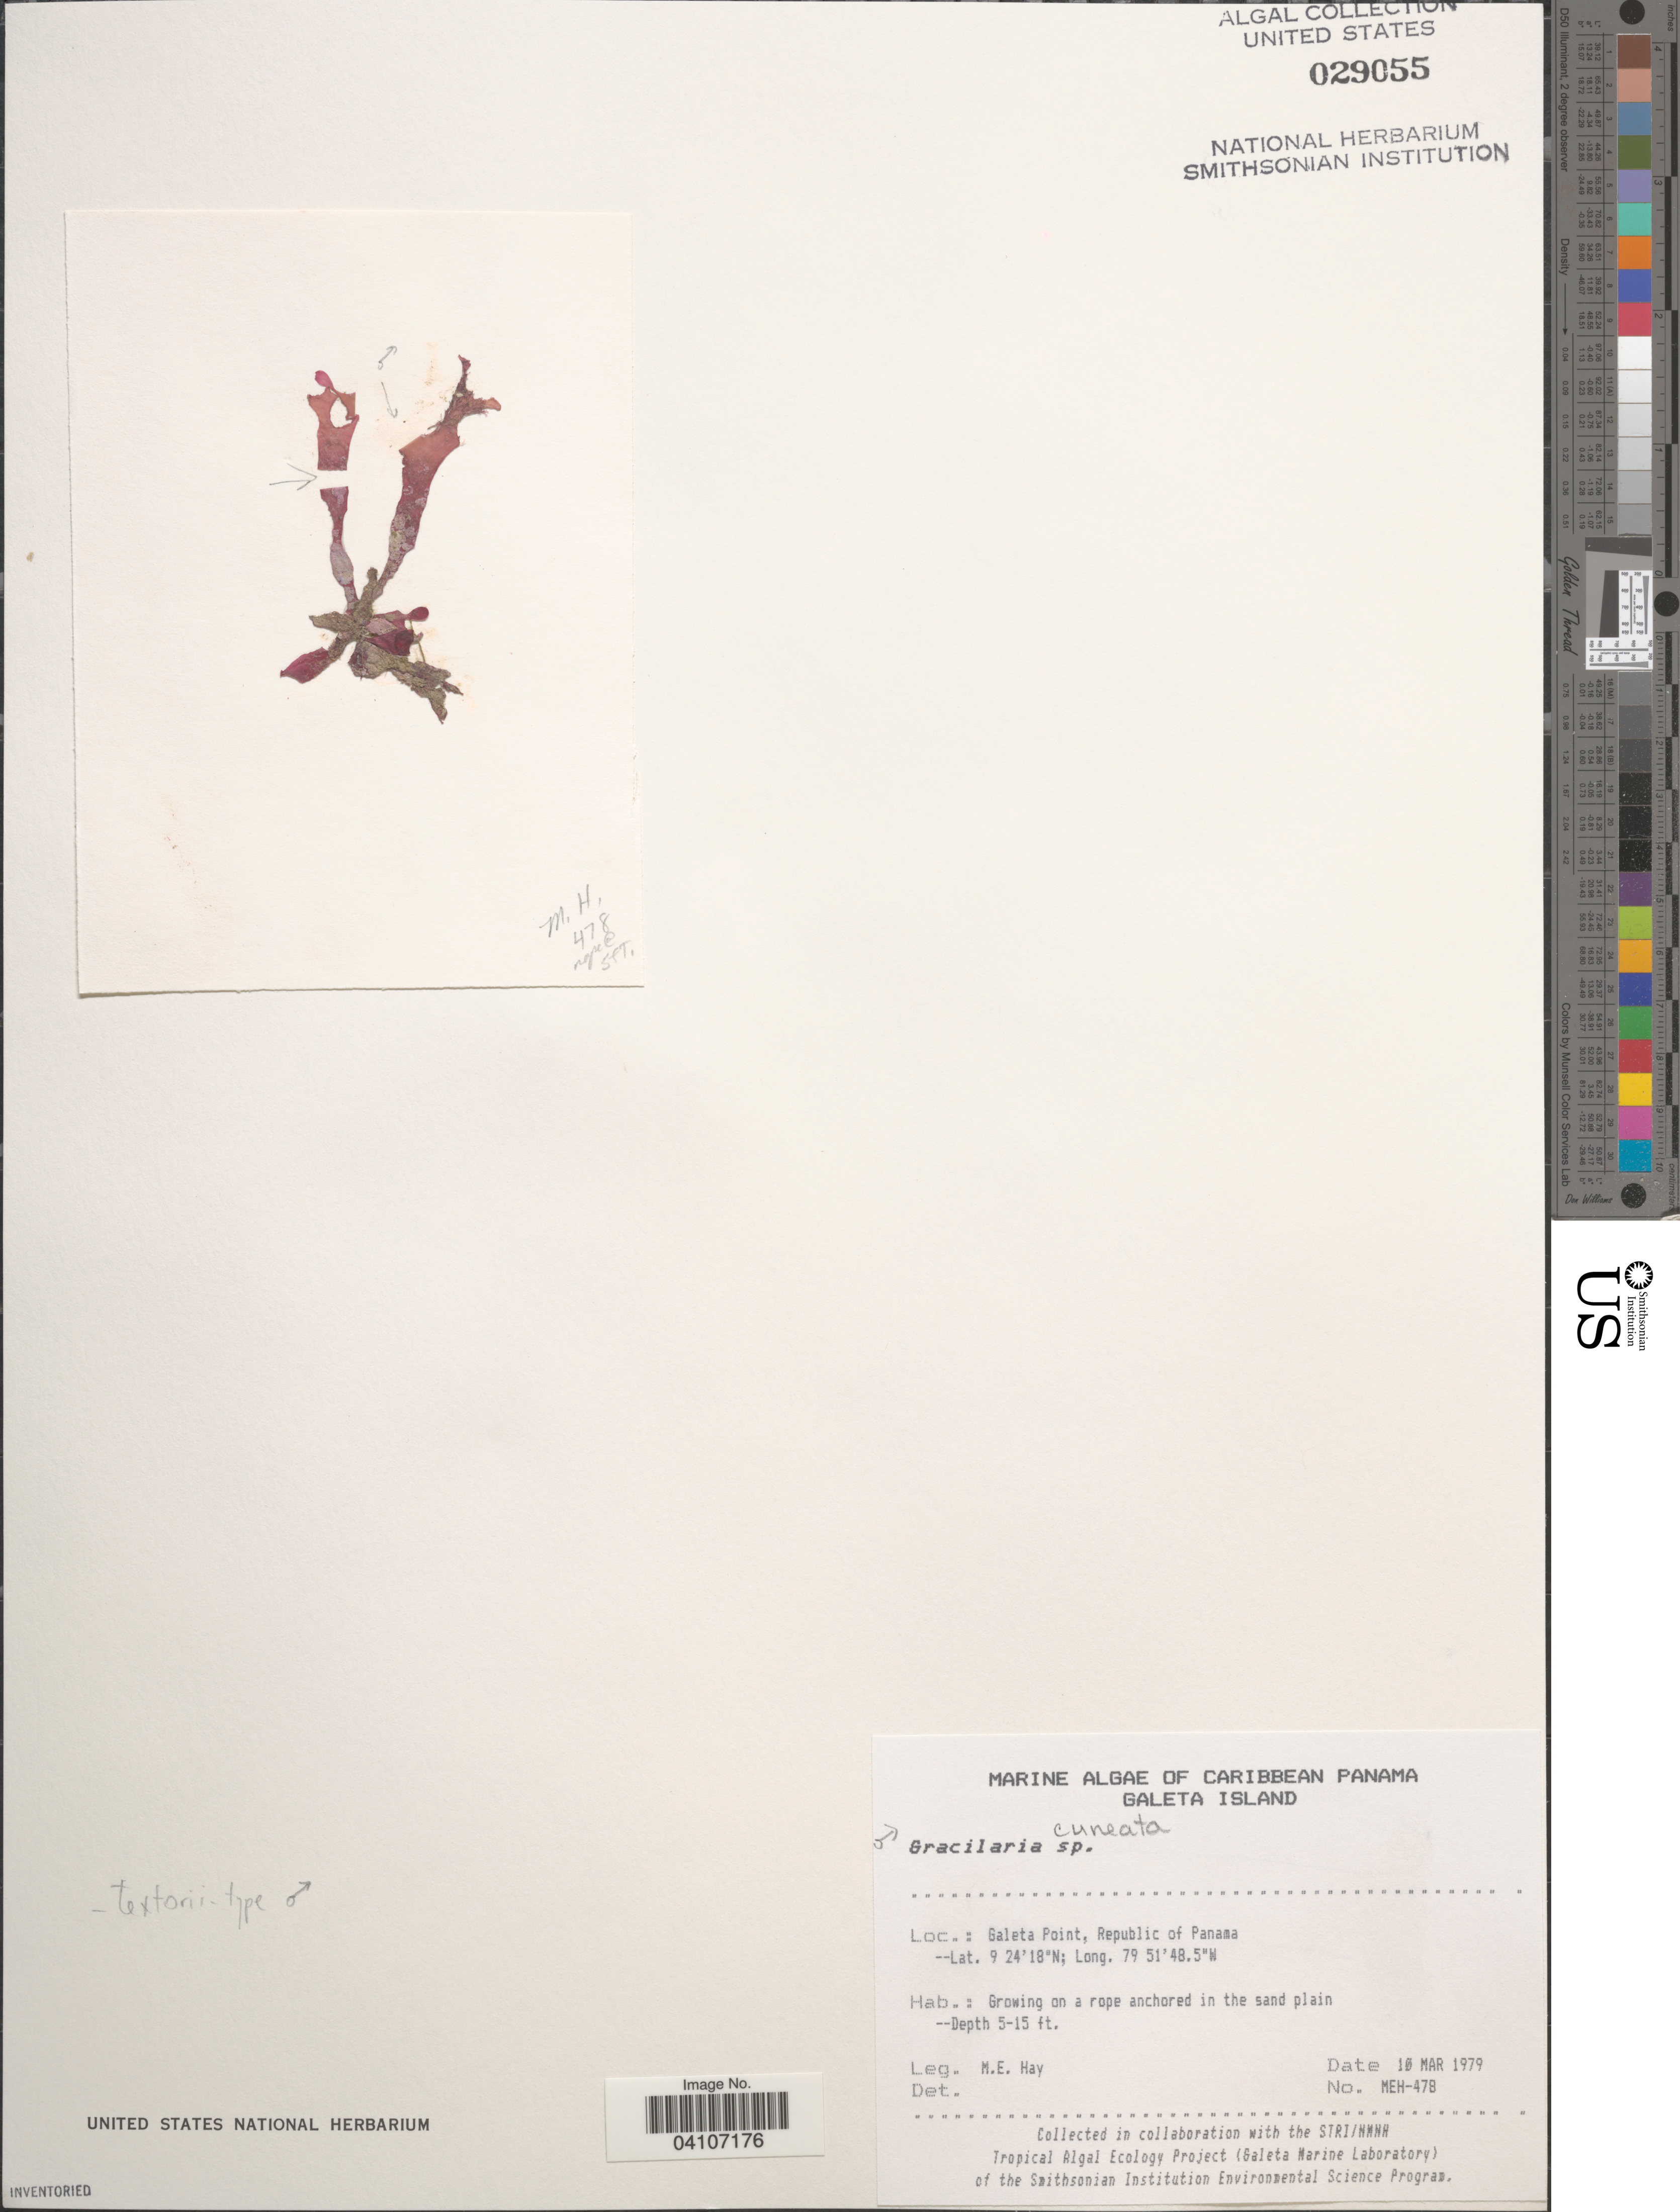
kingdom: Plantae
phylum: Rhodophyta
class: Florideophyceae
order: Gracilariales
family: Gracilariaceae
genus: Gracilaria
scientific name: Gracilaria cuneata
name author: Aresch.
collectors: M. E. Hay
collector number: MEH-478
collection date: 1979-03-10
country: Panama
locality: Caribbean Panama. Galeta Island. Galeta Point, Republic of Panama.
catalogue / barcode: US 29055